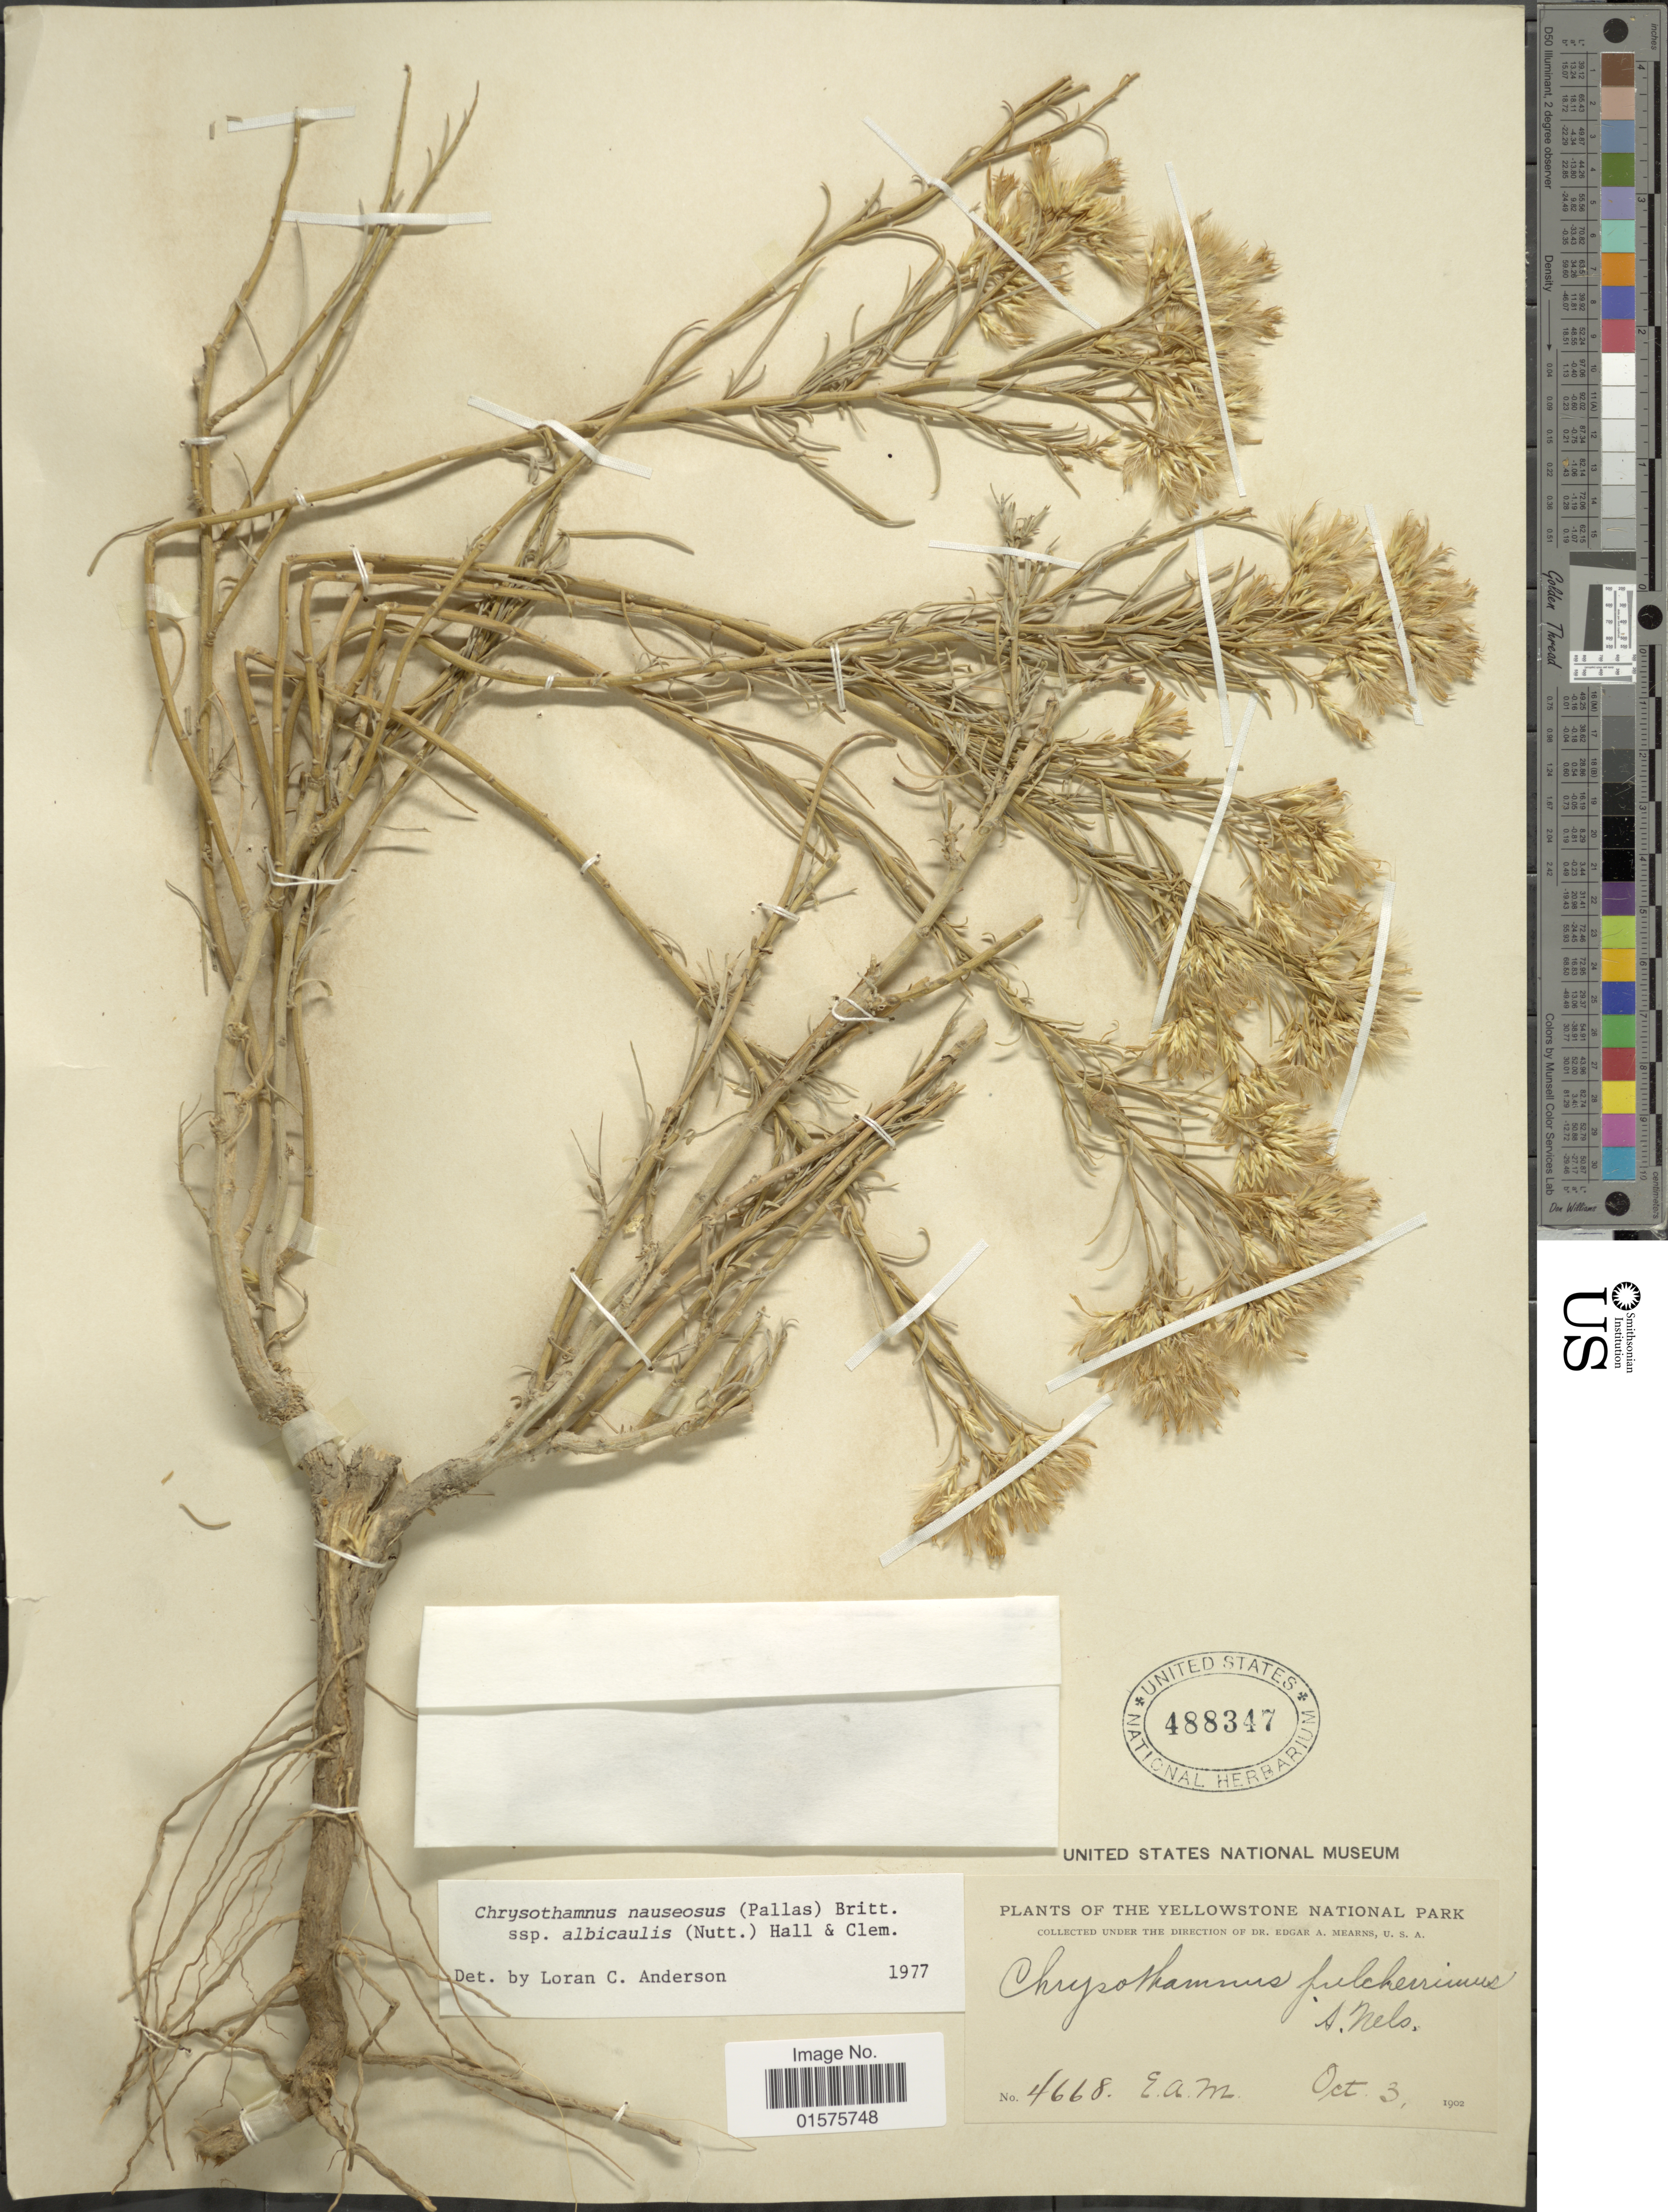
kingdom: Plantae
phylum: Tracheophyta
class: Magnoliopsida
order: Asterales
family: Asteraceae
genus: Ericameria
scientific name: Ericameria nauseosa var. speciosa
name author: (Nutt.) G.L. Nesom & G.I. Baird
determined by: Urbatsch, Lowell E., Curator (LSU), Louisiana State University (UNITED STATES)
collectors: E. A. Mearns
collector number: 4668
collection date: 1902-10-03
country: United States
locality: Yellowstone National Park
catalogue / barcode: US 488347